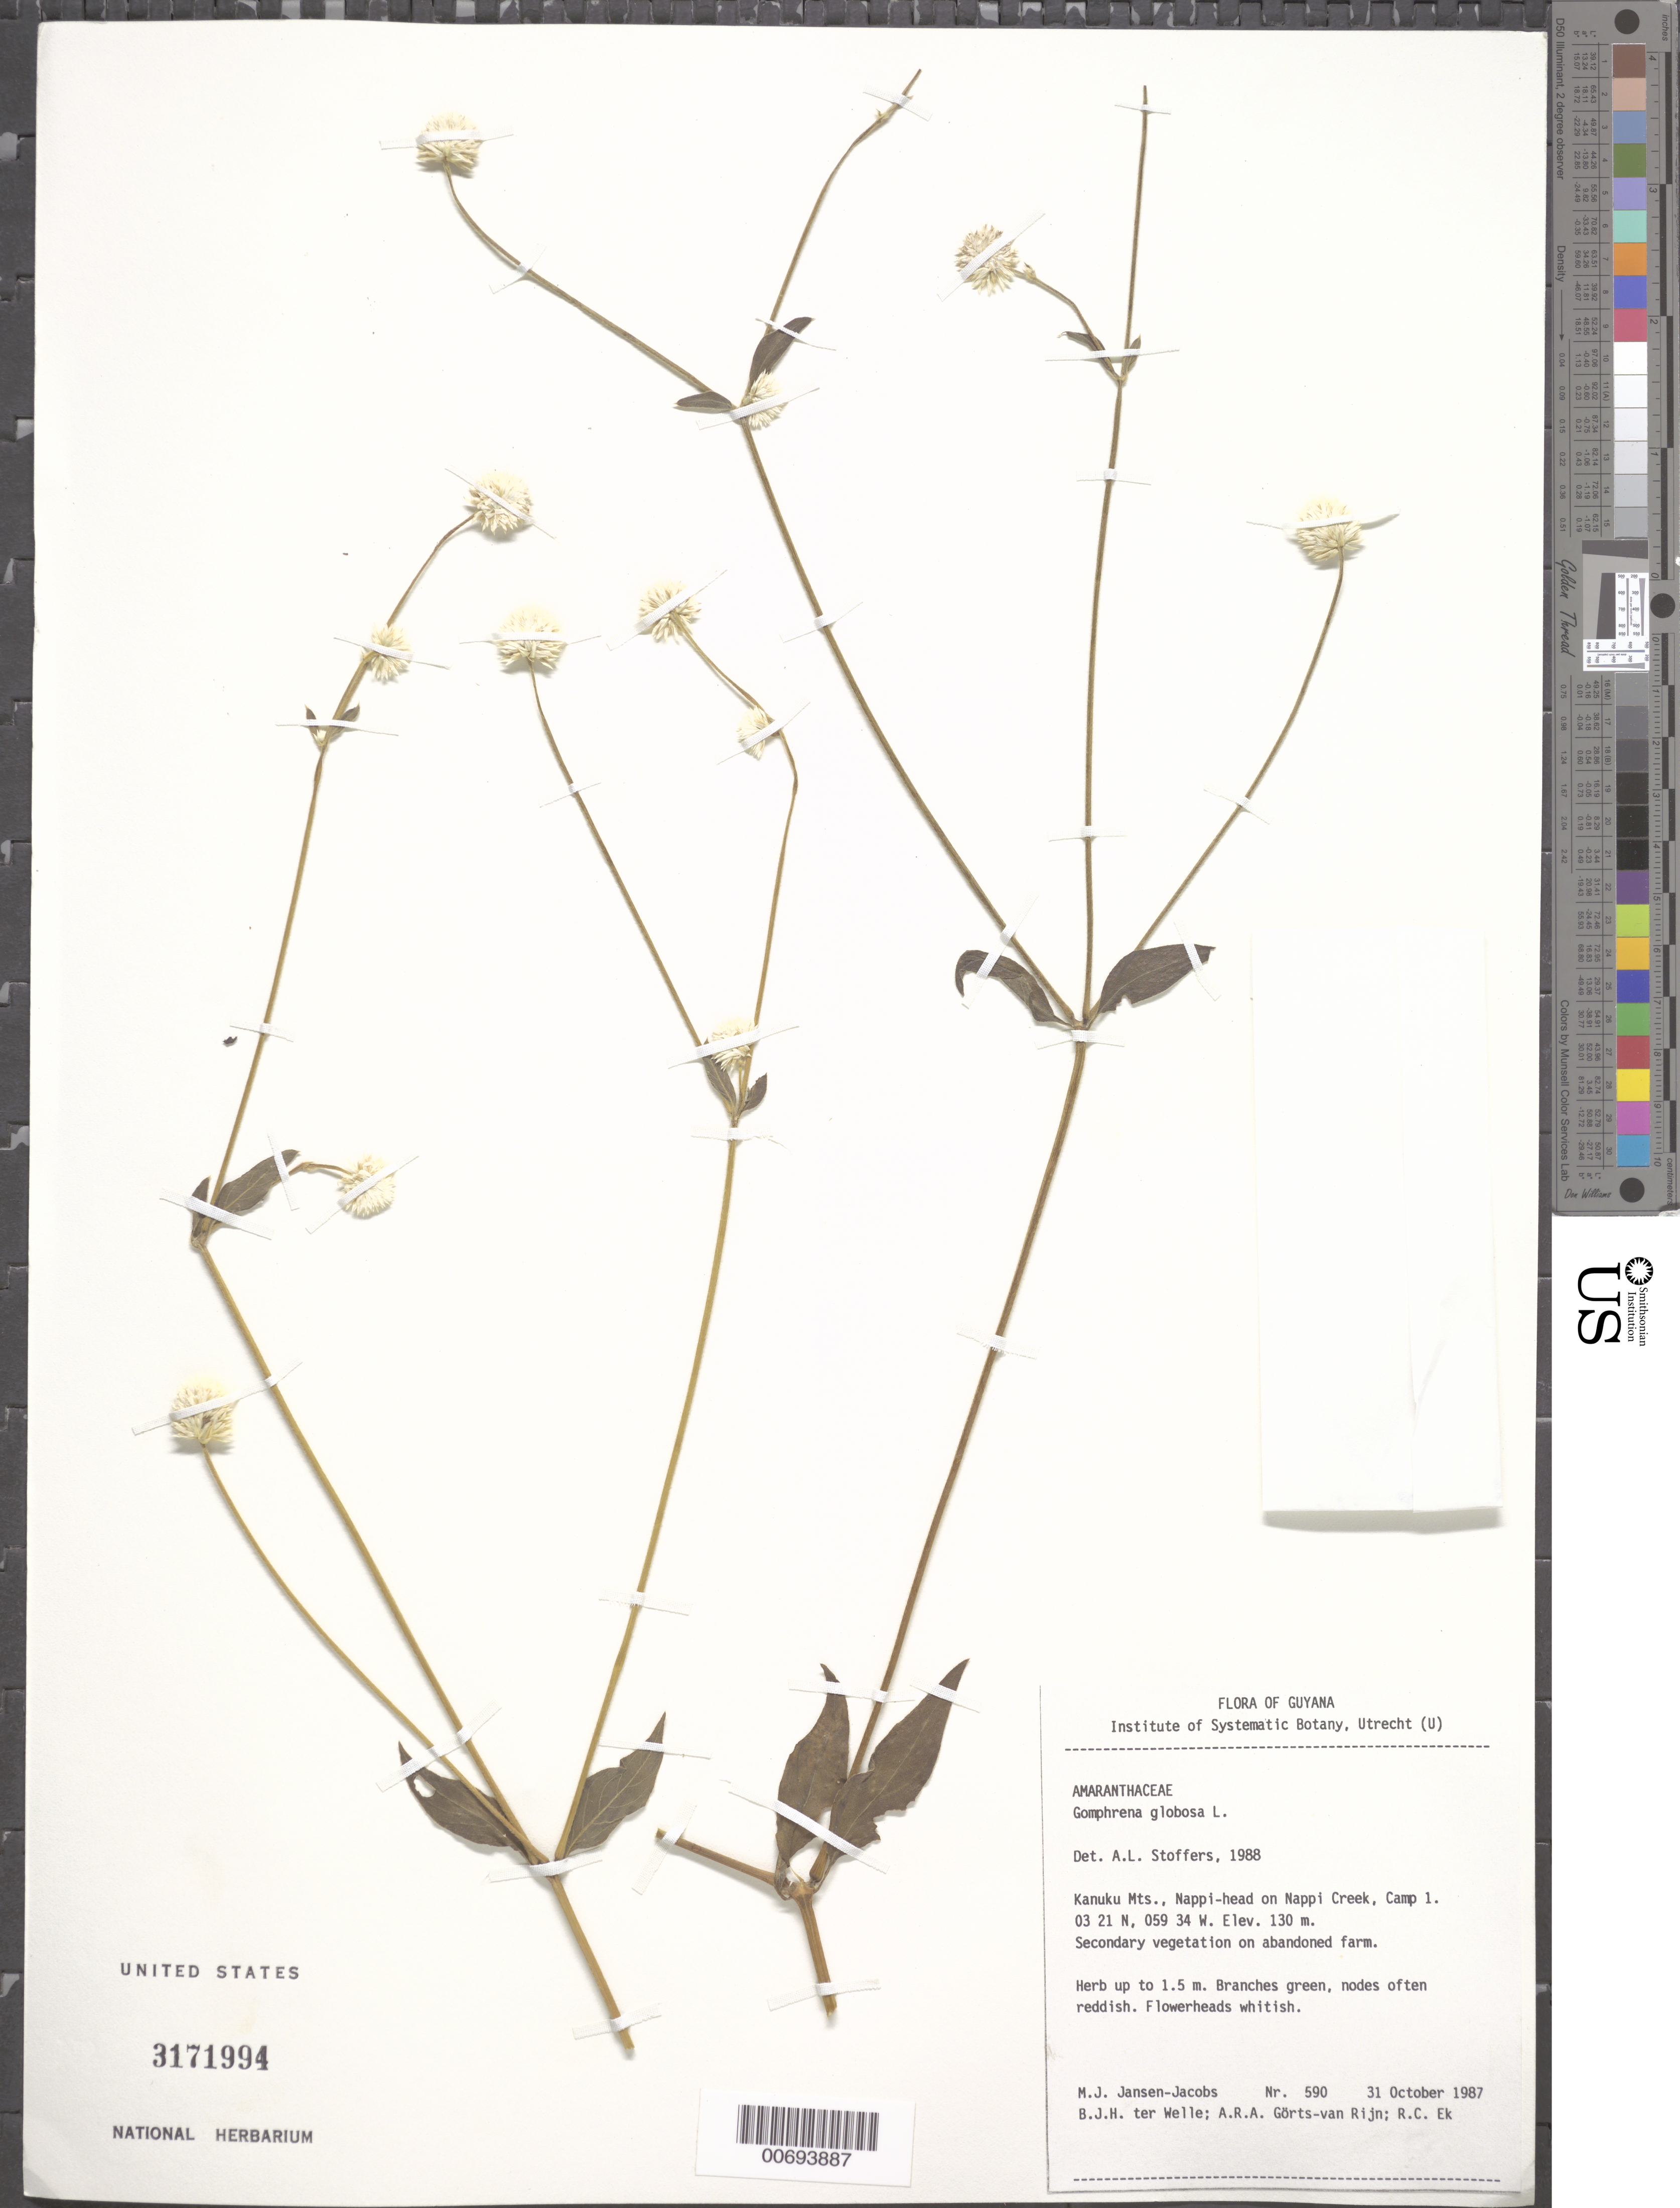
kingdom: Plantae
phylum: Tracheophyta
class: Magnoliopsida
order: Caryophyllales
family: Amaranthaceae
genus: Alternanthera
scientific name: Alternanthera brasiliana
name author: (L.) Kuntze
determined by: DeFilipps, R. A.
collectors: M. J. Jansen-Jacobs, B. Welle, A. .R. A. Görts-van Rijn & R. C. Ek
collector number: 590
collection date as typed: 31-Oct-87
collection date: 1987-10-31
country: Guyana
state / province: U. Takutu-U. Essequibo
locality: Kanuku Mts., Nappi-head on Nappi Creek, camp 1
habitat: Secondary vegetation on abandoned farm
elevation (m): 130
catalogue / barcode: US 3171994